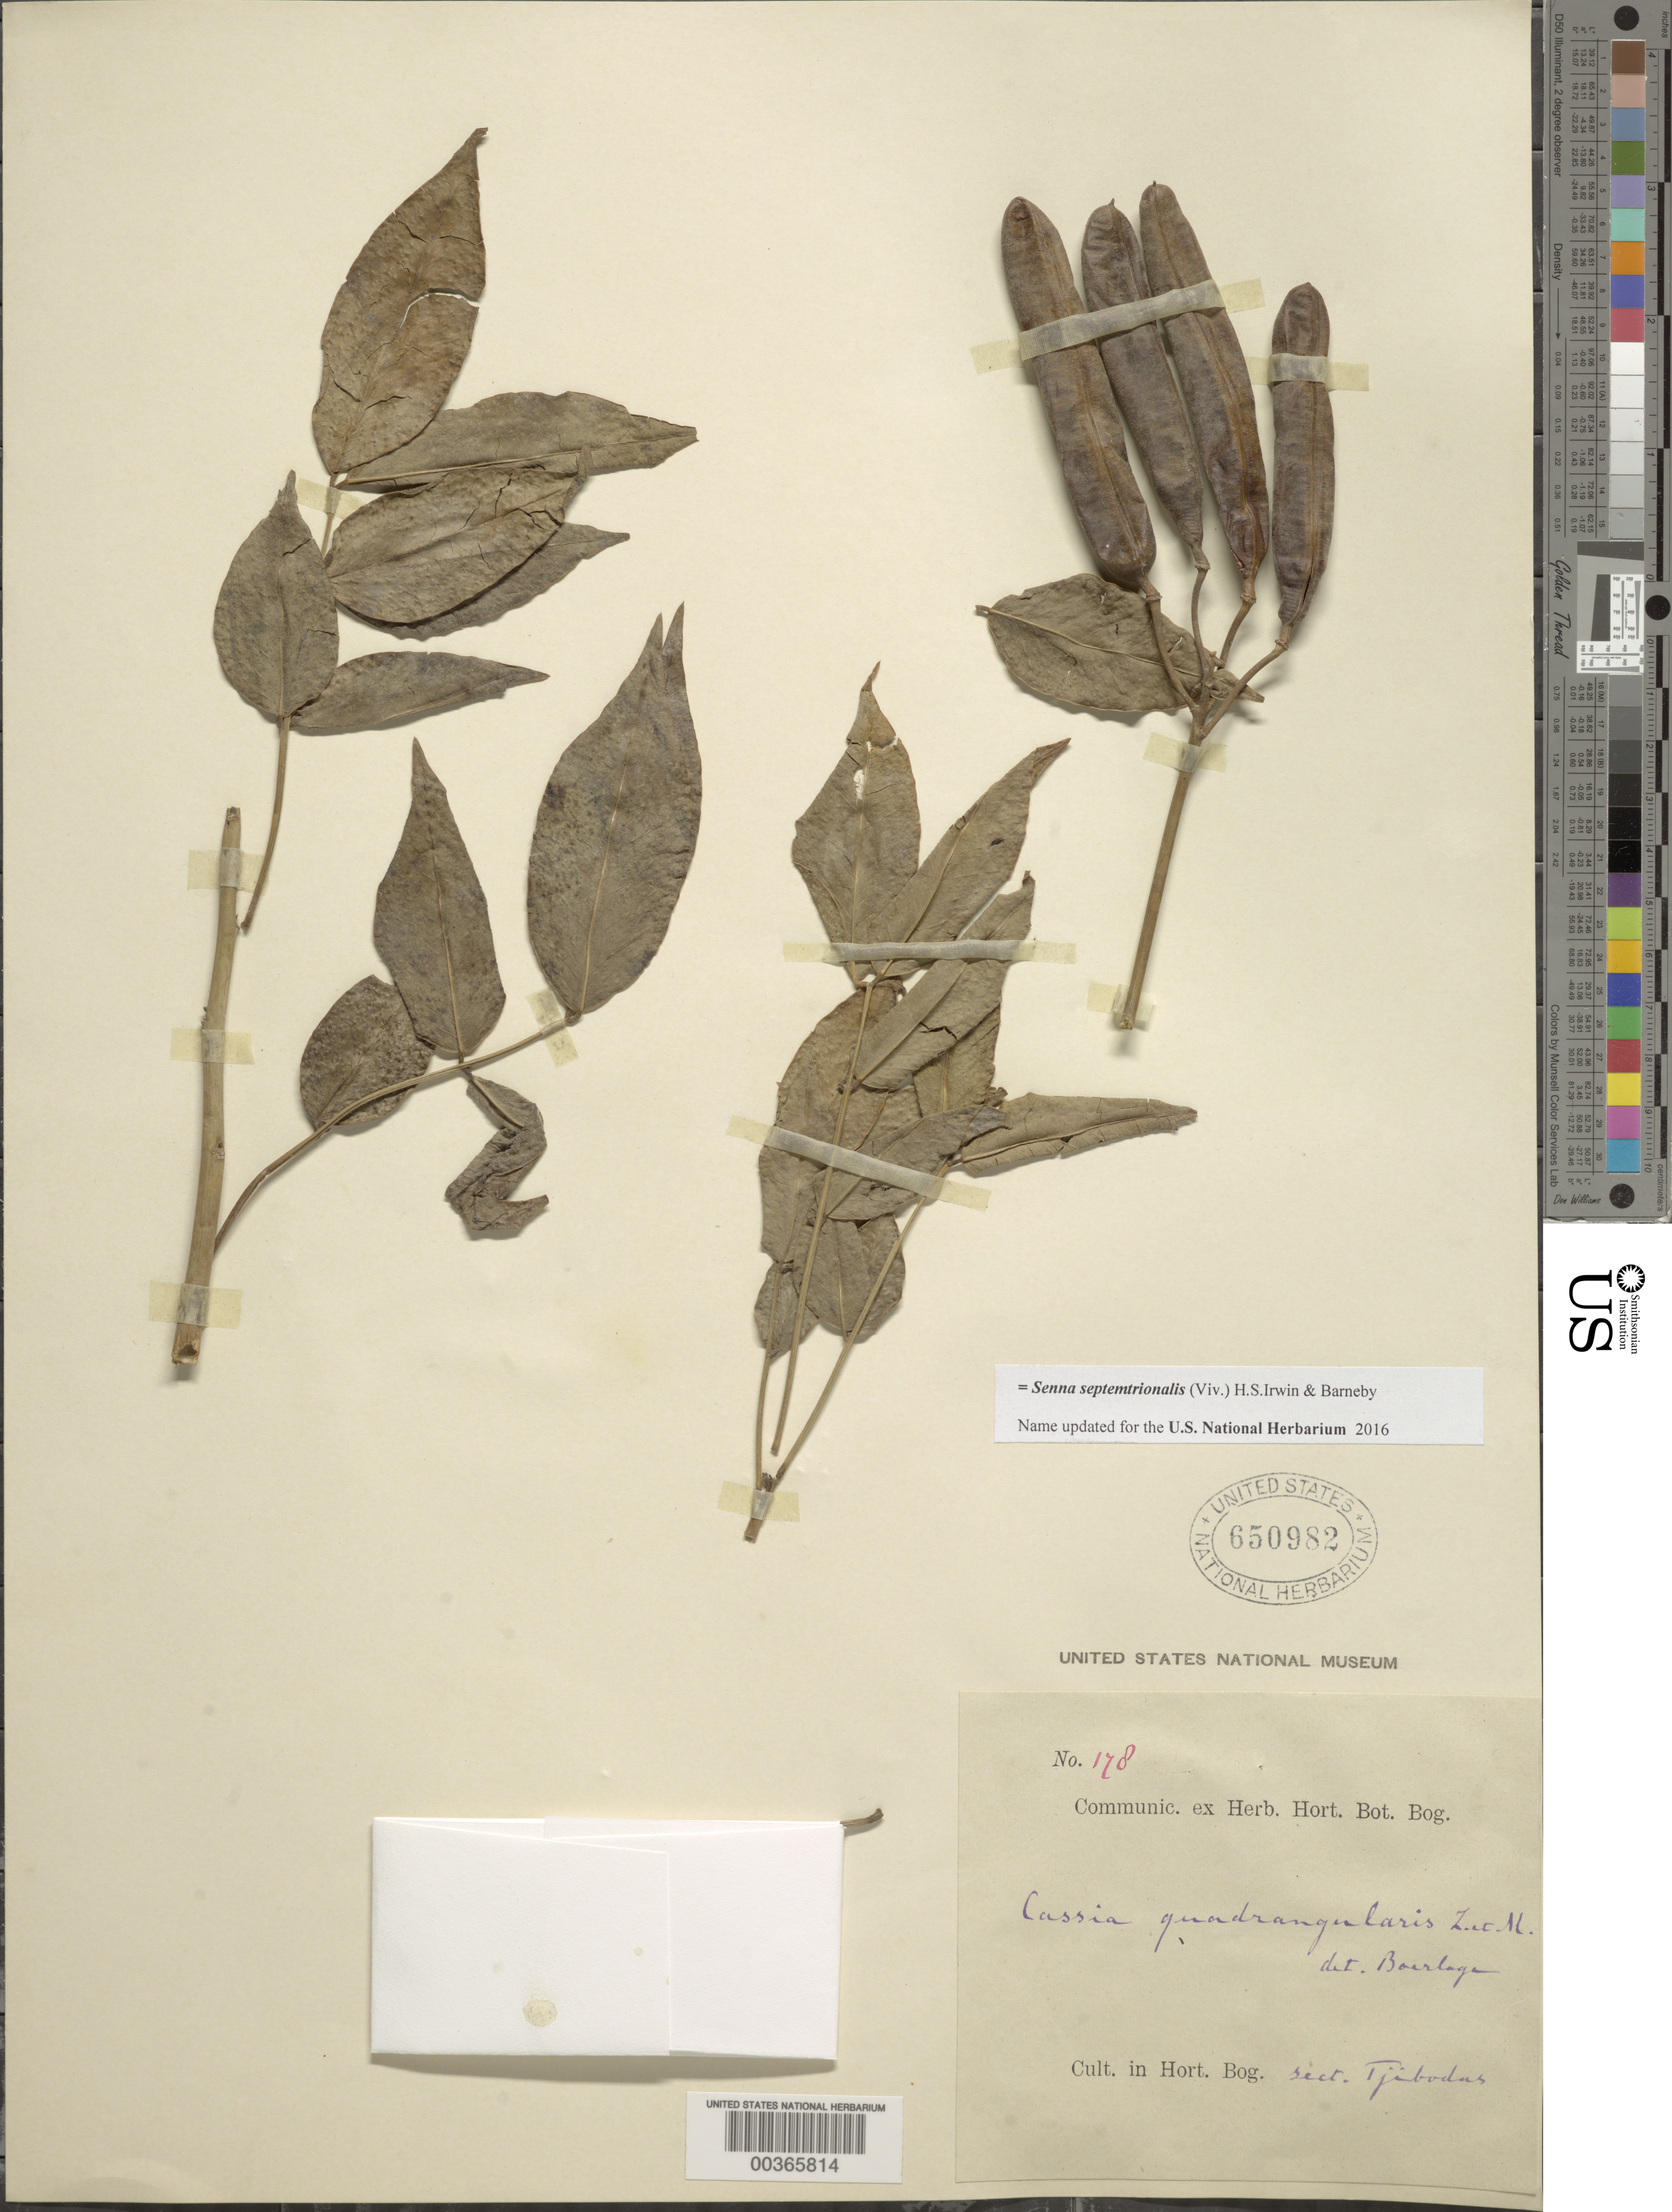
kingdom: Plantae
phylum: Tracheophyta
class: Magnoliopsida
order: Fabales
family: Fabaceae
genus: Senna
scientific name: Senna septemtrionalis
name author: (Viv.) H.S. Irwin & Barneby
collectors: F. R. Fosberg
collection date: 1946-08-19/1946-08-21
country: Micronesia, Federated States of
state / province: Kosrae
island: Lelu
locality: Lela (Lele) Harbor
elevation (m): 1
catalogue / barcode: US 650982